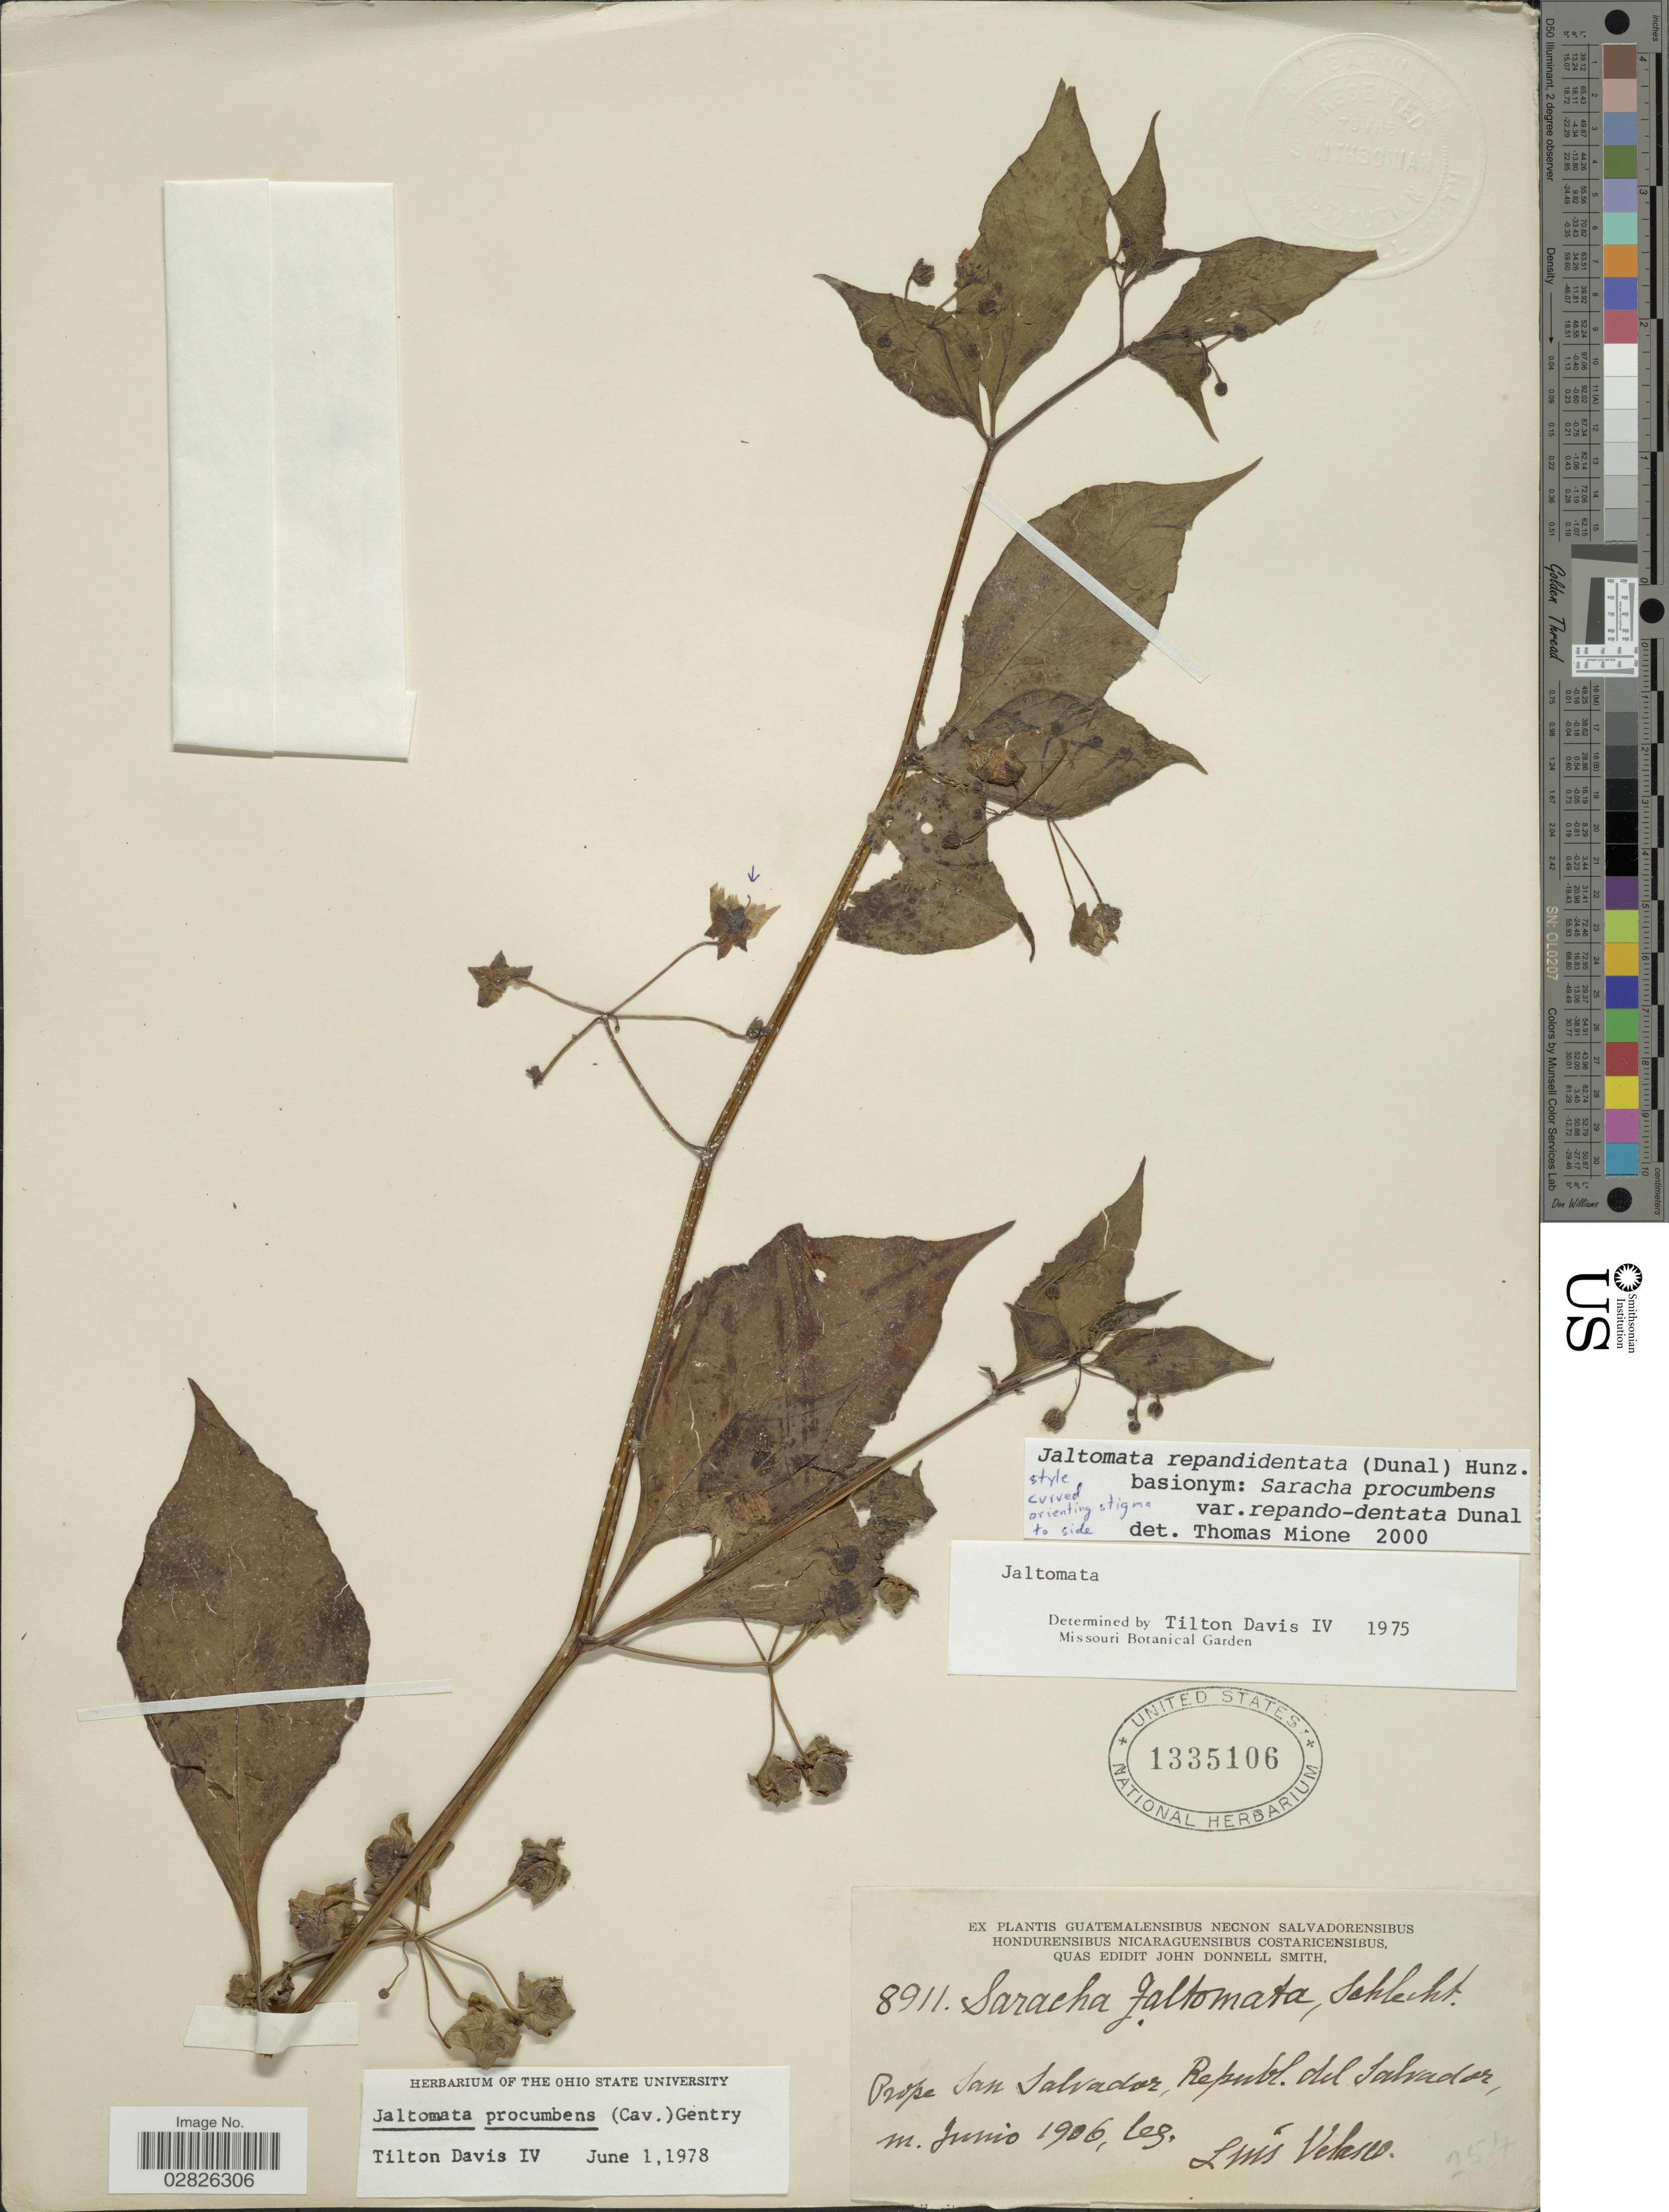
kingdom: Plantae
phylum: Tracheophyta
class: Magnoliopsida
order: Solanales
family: Solanaceae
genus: Jaltomata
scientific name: Jaltomata repandidentata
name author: (Dunal) Hunz.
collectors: L. Velasco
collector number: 8911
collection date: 1906-06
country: El Salvador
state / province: San Salvador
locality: Prope San Salvador, Republ. del Salvador.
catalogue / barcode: US 1335106